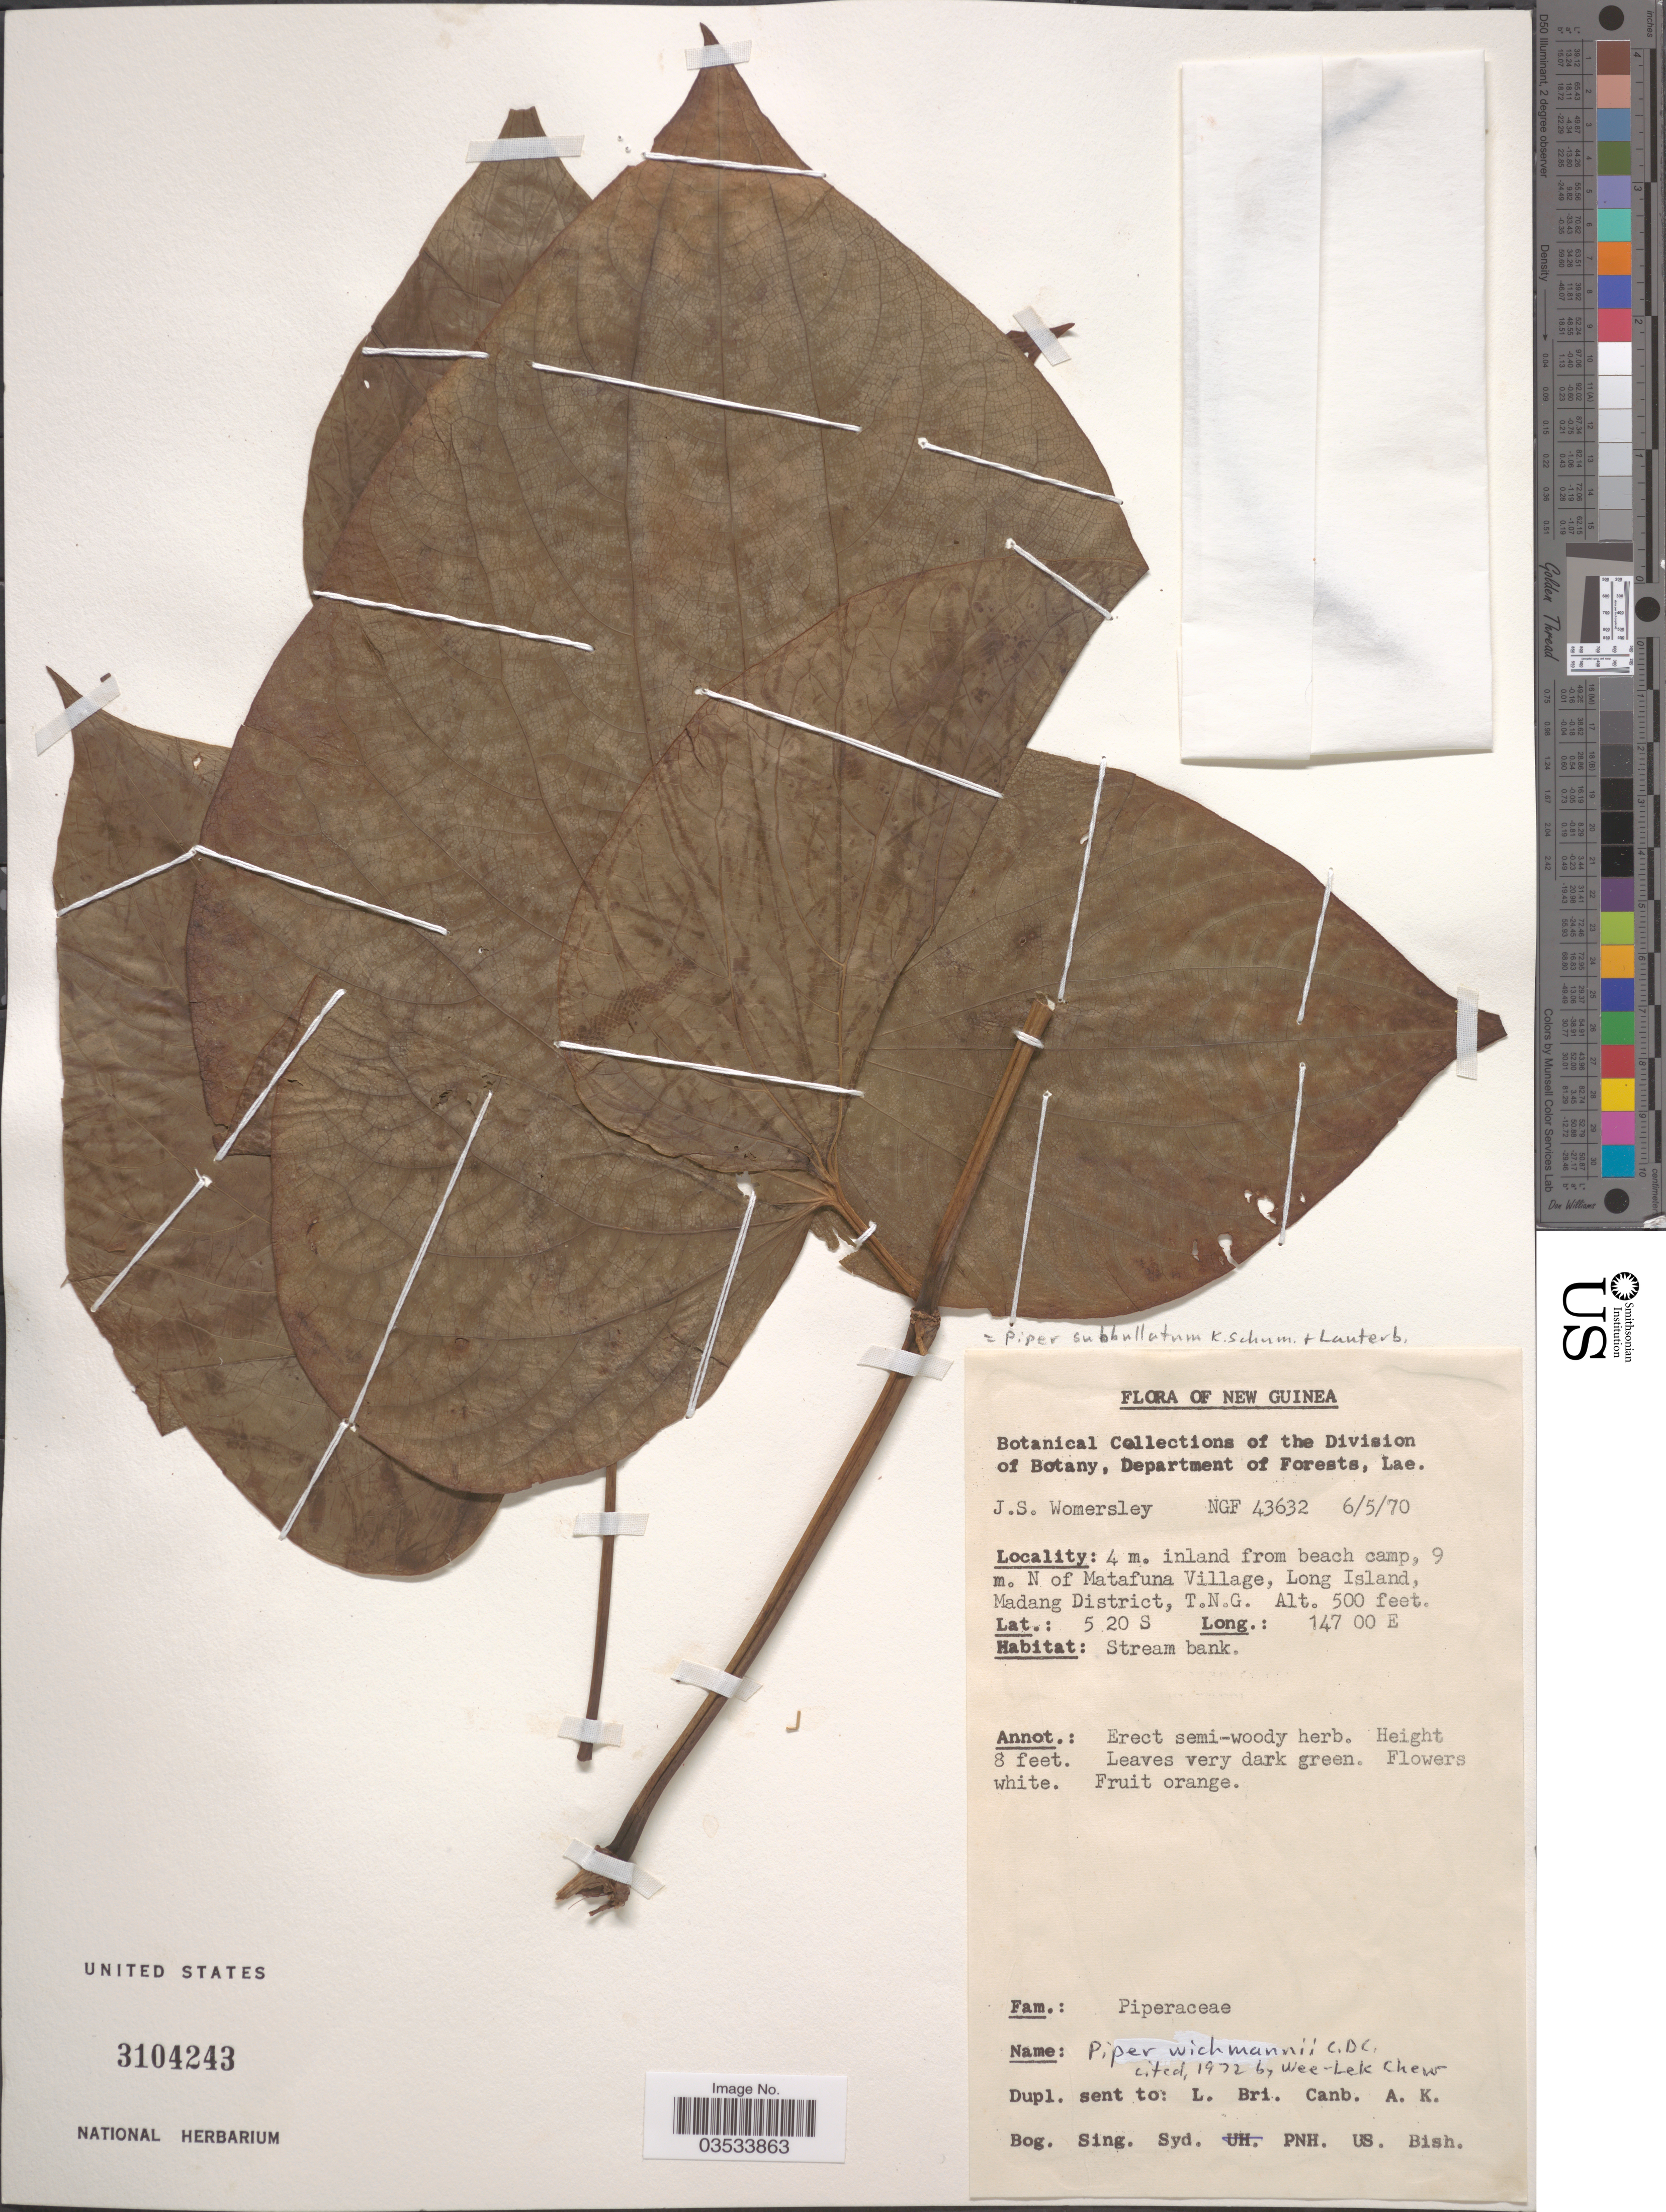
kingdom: Plantae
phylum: Tracheophyta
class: Magnoliopsida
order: Piperales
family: Piperaceae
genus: Piper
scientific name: Piper subbullatum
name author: K. Schum. & Lauterb.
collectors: J. S. Womersley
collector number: NGF 43632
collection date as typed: Transcribed d/m/y: 6/5/70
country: Papua New Guinea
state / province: Madang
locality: New Guinea. 4 m. inland from beach camp, 9 m. N of Matafuna Village, Long Island, Madang District, T. N. G.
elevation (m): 152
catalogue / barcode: US 3104243